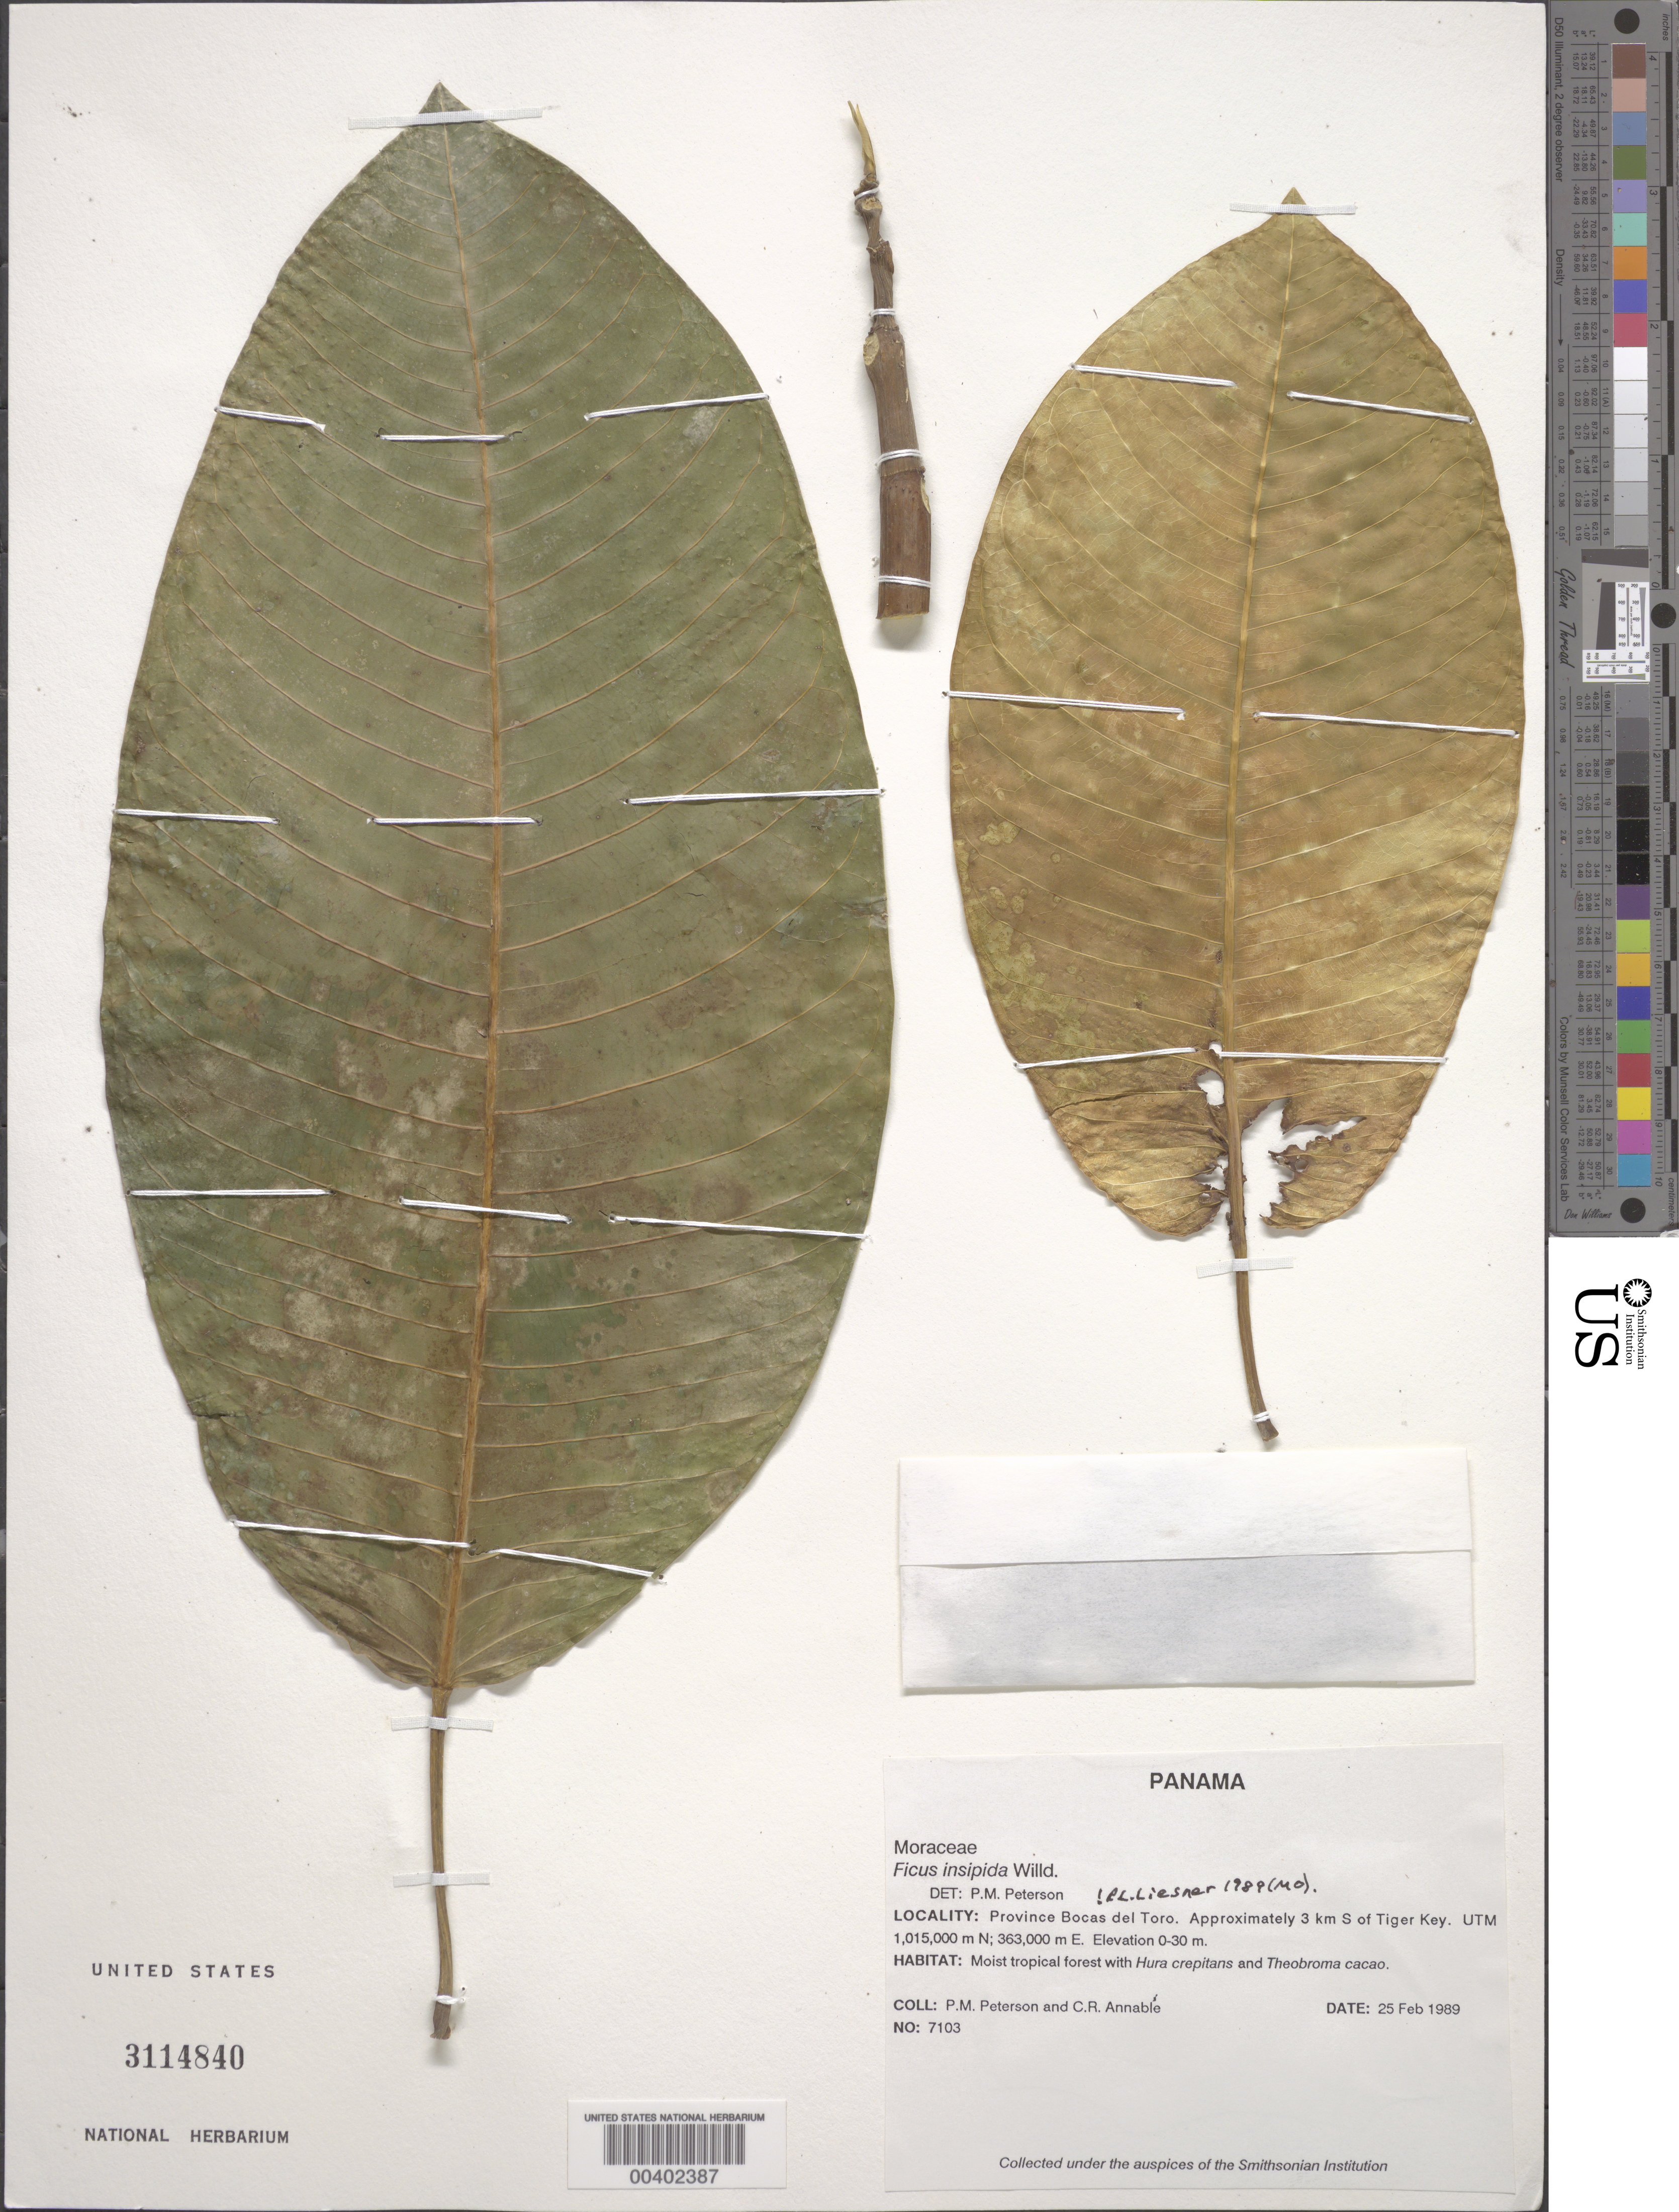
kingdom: Plantae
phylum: Tracheophyta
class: Magnoliopsida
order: Rosales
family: Moraceae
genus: Ficus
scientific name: Ficus insipida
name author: Willd.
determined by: Liesner, R. L.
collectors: P. M. Peterson & C. R. Annable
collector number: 07103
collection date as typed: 25 Feb 1989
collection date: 1989-02-25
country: Panama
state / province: Bocas del Toro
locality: Approximately 3.5 km S of Tiger Key on the mainland.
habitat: Moist tropical forest with Hura crepitans and Theobroma cacao.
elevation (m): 0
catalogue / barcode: US 3114840